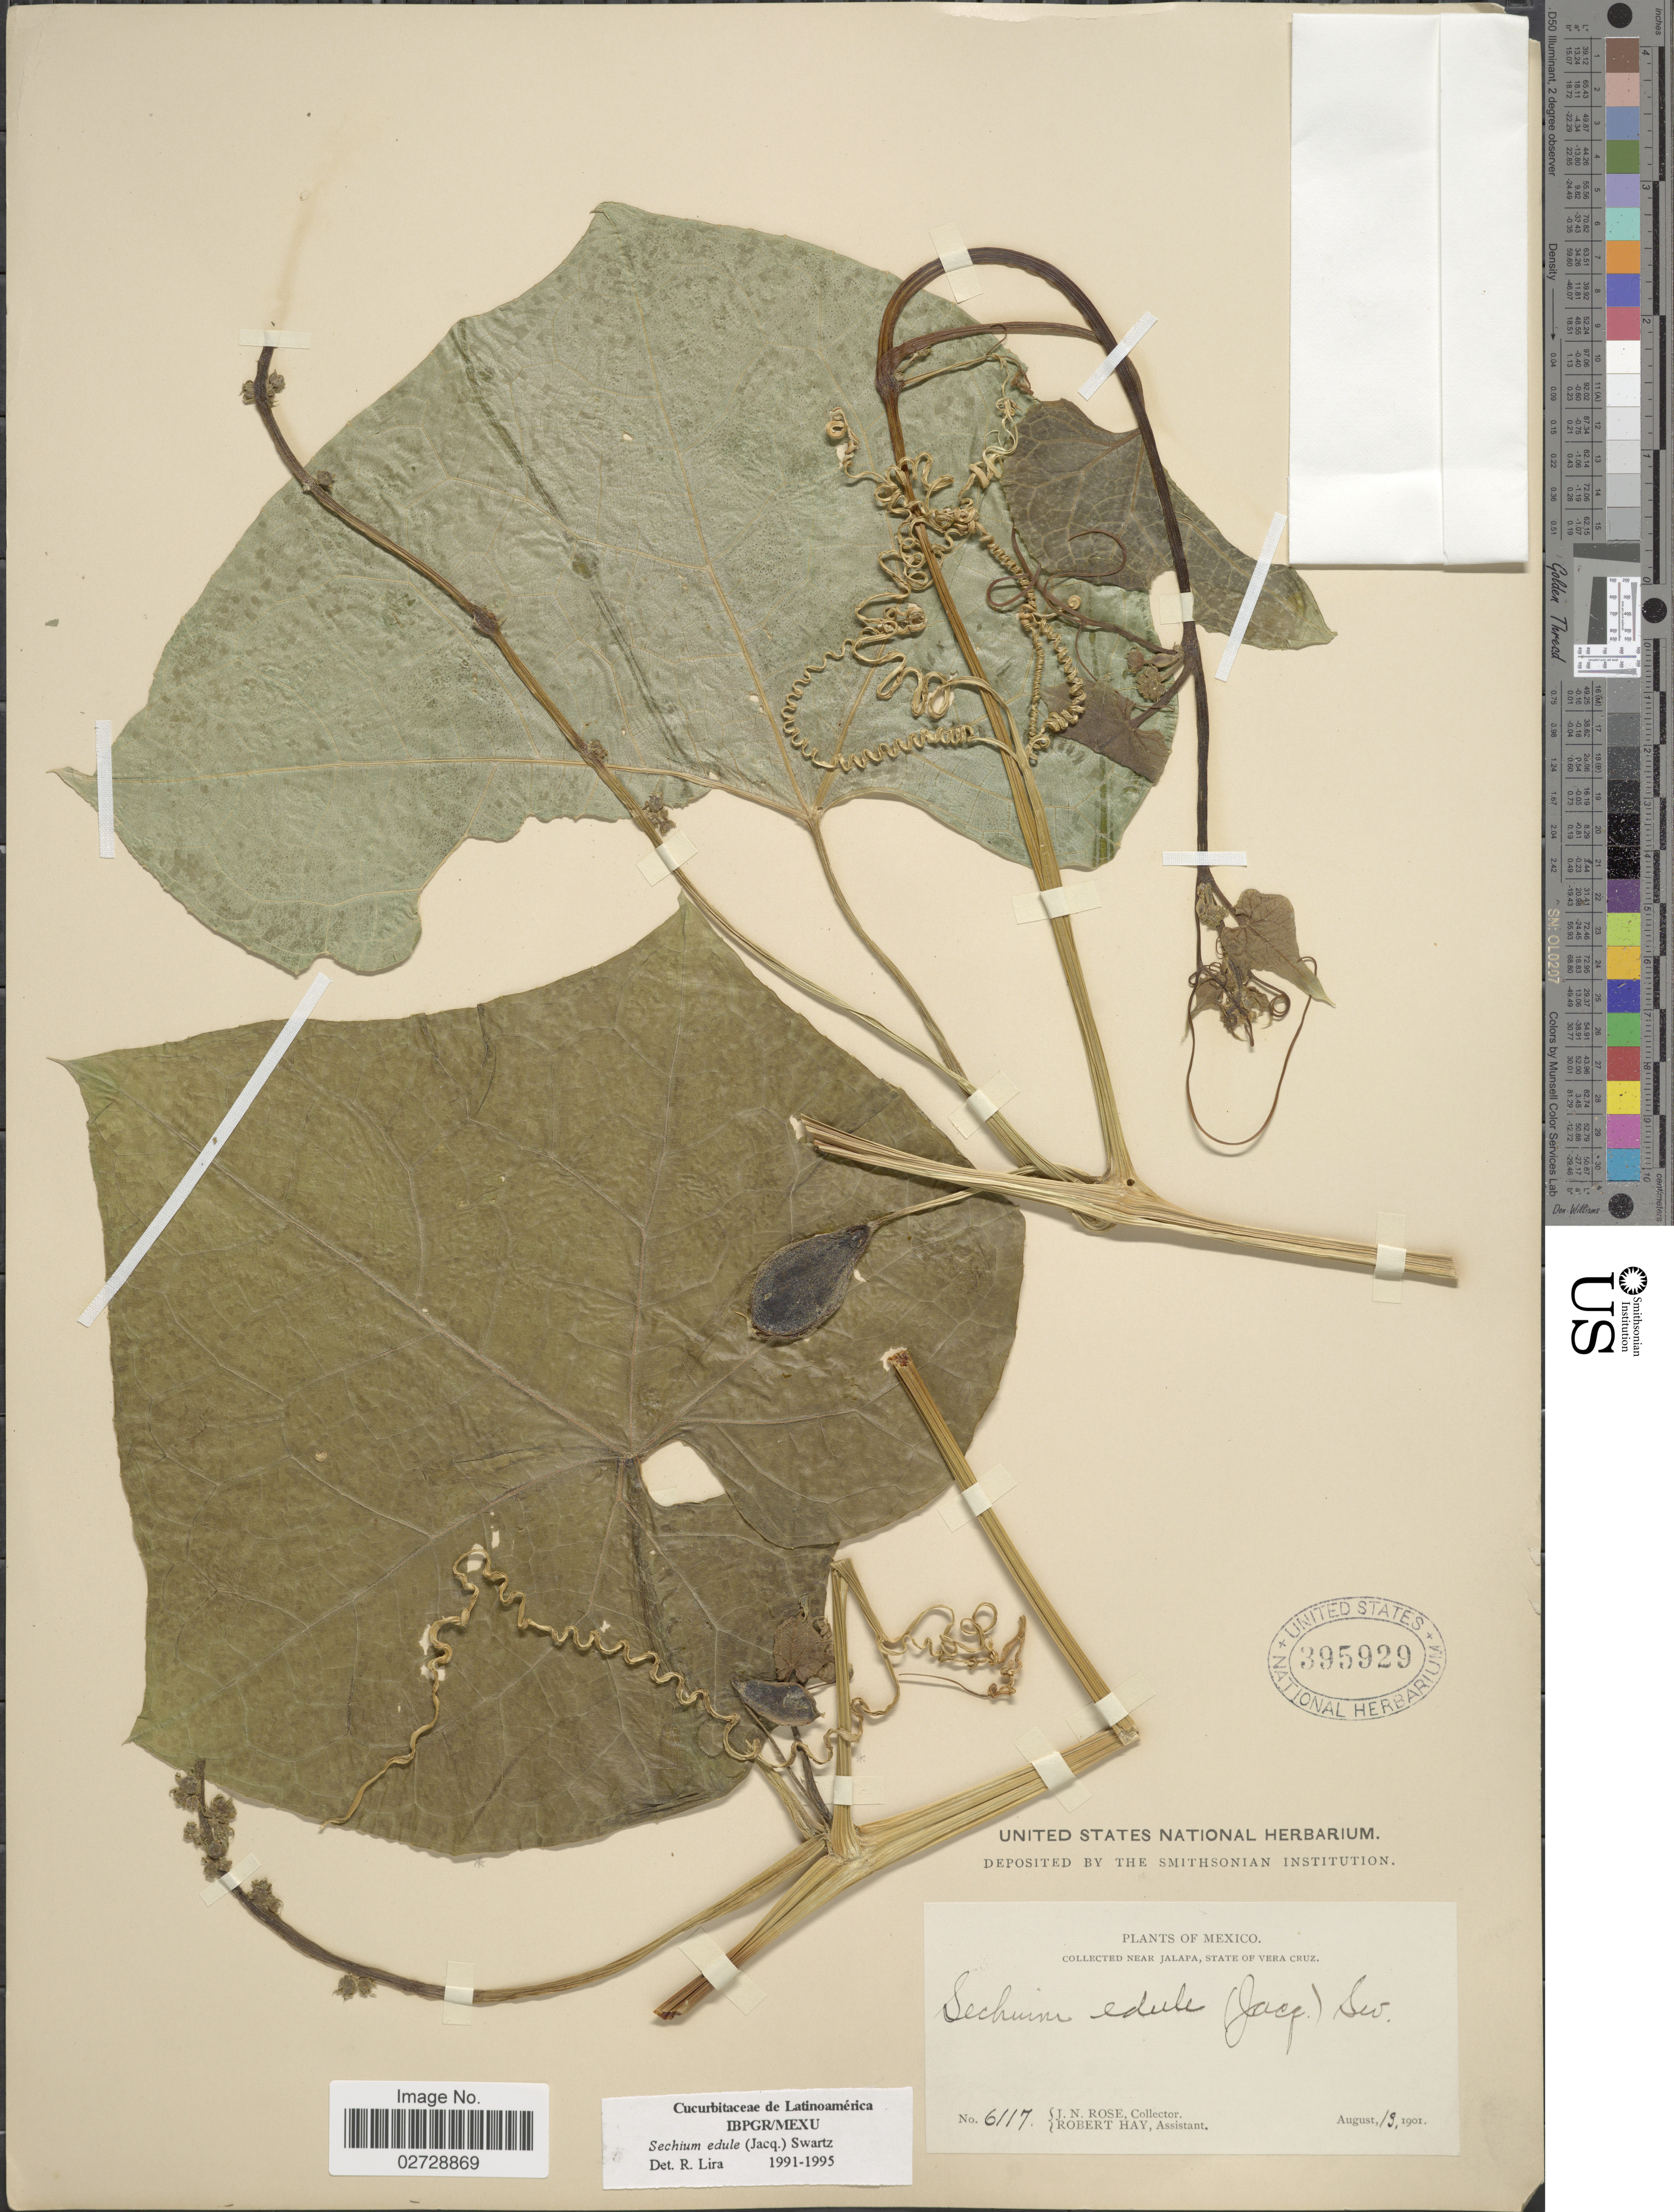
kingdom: Plantae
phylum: Tracheophyta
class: Magnoliopsida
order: Cucurbitales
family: Cucurbitaceae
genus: Sicyos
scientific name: Sicyos edulis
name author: Jacq.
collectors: J. N. Rose & R. H. Hay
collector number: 6117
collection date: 1901-08-13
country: Mexico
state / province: Veracruz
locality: Near Jalapa, State of Vera Cruz.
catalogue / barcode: US 395929